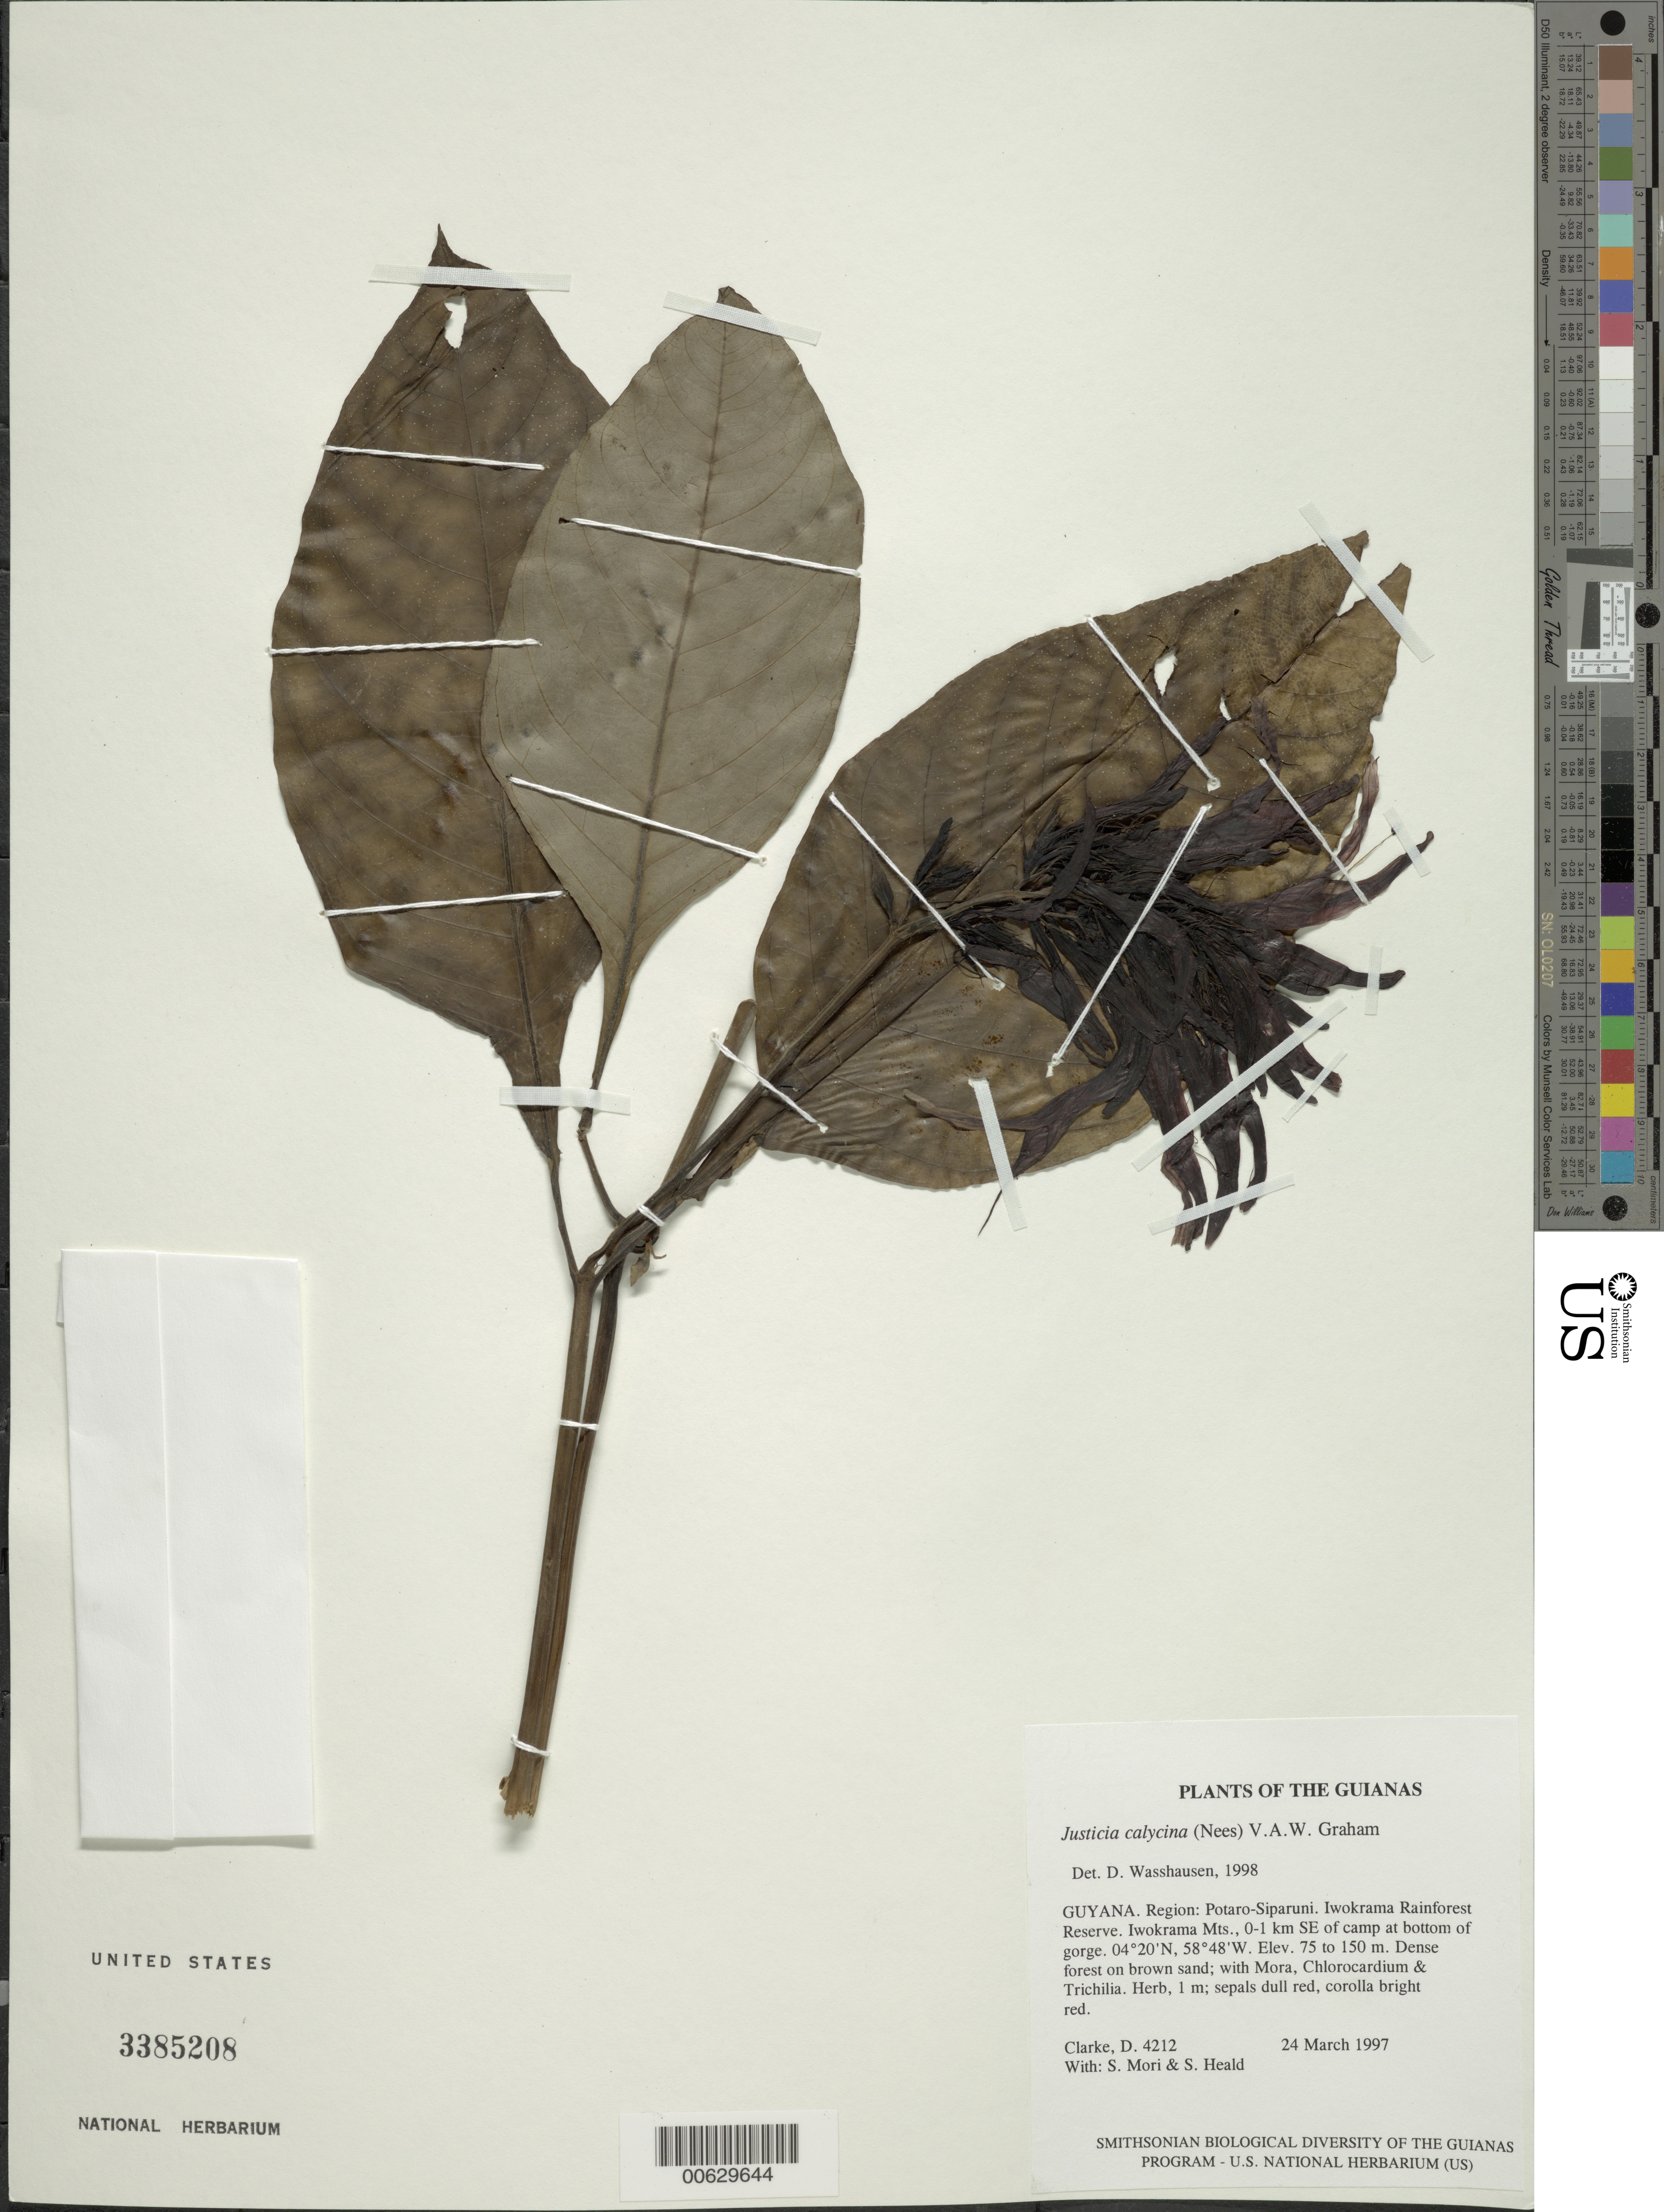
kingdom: Plantae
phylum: Tracheophyta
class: Magnoliopsida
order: Lamiales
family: Acanthaceae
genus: Justicia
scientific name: Justicia calycina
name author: (Nees) V.A.W. Graham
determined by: Wasshausen, Dieter C., (BOT), Smithsonian Institution - National Museum of Natural History (UNITED STATES)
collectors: H. D. Clarke, S. Mori & S. Heald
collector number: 4212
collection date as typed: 24 March 1997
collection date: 1997-03-24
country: Guyana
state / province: Potaro-Siparuni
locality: Iwokrama Rainforest Reserve. Iwokrama Mts., 0-1 km SE of camp at bottom of gorge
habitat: Dense forest on brown sand; with Mora, Chlorocardium & Trichilia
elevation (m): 75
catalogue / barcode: US 3385208